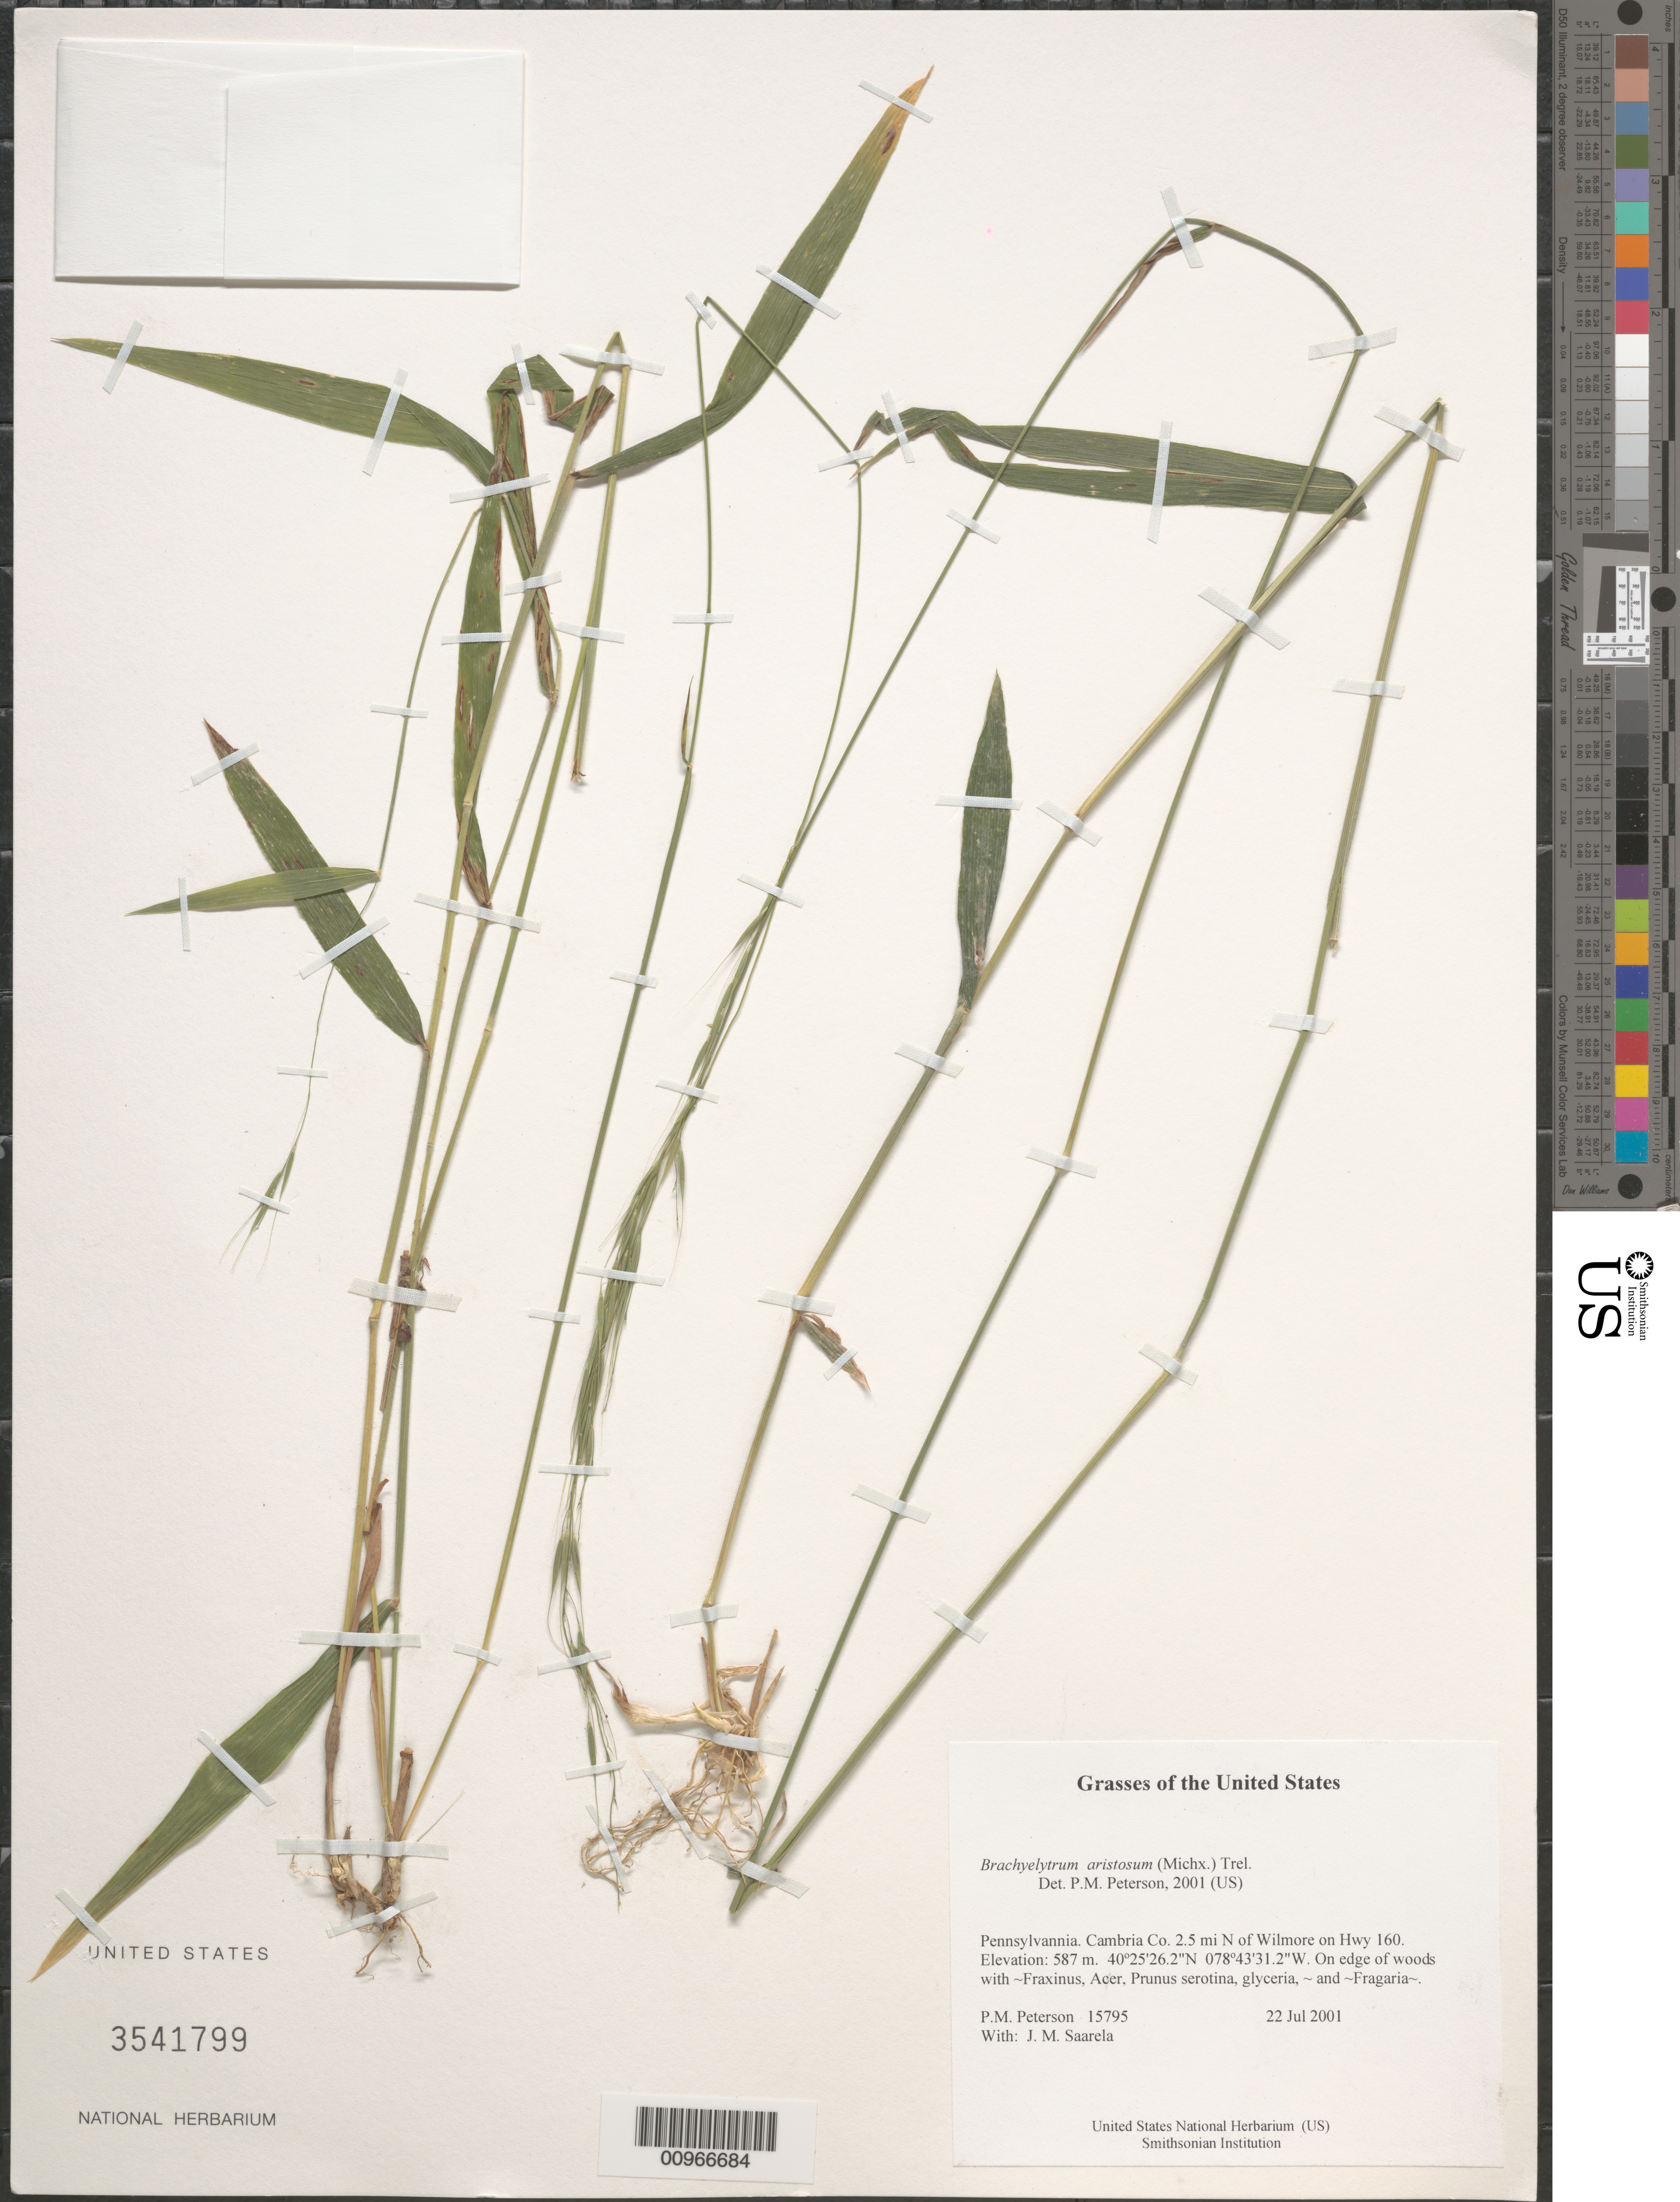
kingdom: Plantae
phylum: Tracheophyta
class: Liliopsida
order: Poales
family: Poaceae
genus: Brachyelytrum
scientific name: Brachyelytrum aristosum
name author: (Michx.) P. Beauv. ex Trel.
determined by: Peterson, Paul M., (BOT), Smithsonian Institution - National Museum of Natural History (UNITED STATES)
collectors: P. M. Peterson & J. Saarela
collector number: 15795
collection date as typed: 22 Jul 2001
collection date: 2001-07-22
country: United States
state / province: Pennsylvania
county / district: Cambria Co.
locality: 2.5 mi N of Wilmore on Hwy 160.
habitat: On edge of woods with ~Fraxinus, Acer, Prunus serotina, glyceria, ~ and ~Fragaria~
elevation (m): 587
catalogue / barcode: US 3541799